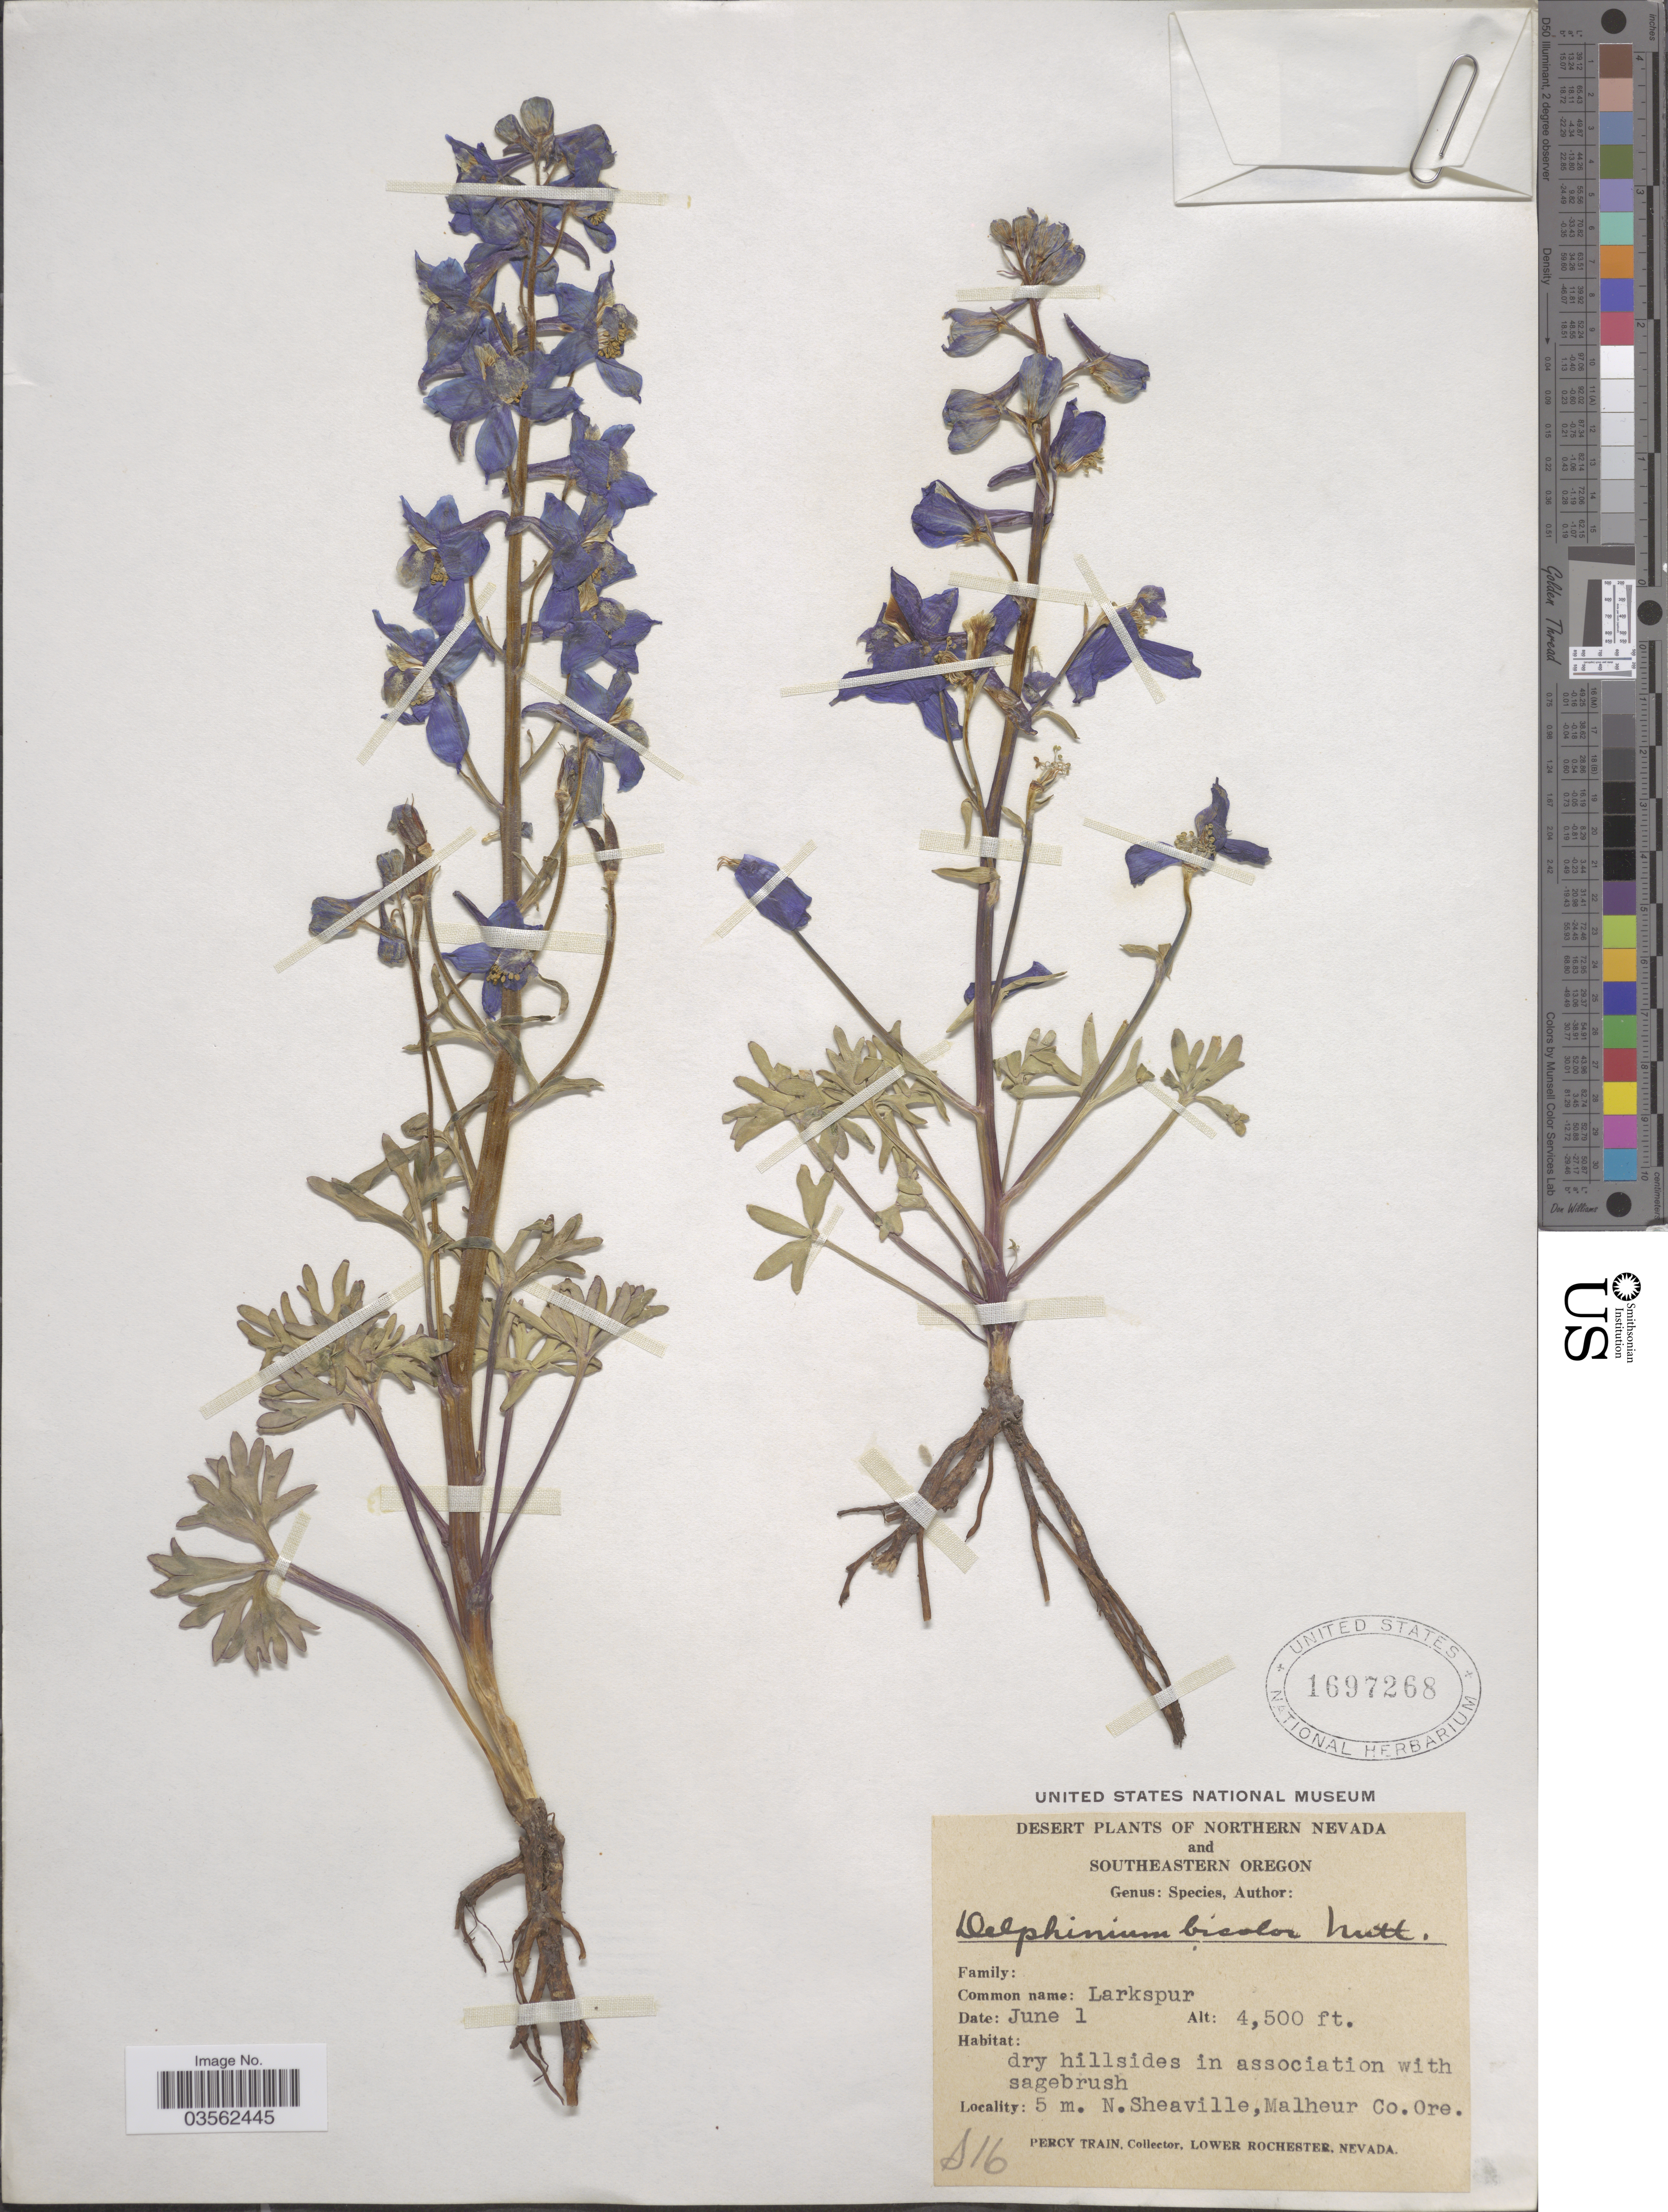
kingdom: Plantae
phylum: Tracheophyta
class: Magnoliopsida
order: Ranunculales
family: Ranunculaceae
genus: Delphinium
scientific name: Delphinium bicolor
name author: Nutt.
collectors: P. Train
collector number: S16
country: United States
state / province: Oregon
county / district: Malheur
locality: Southeastern Oregon. 5 m. N. Sheaville, Malheur Co.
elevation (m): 1372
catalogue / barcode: US 1697268